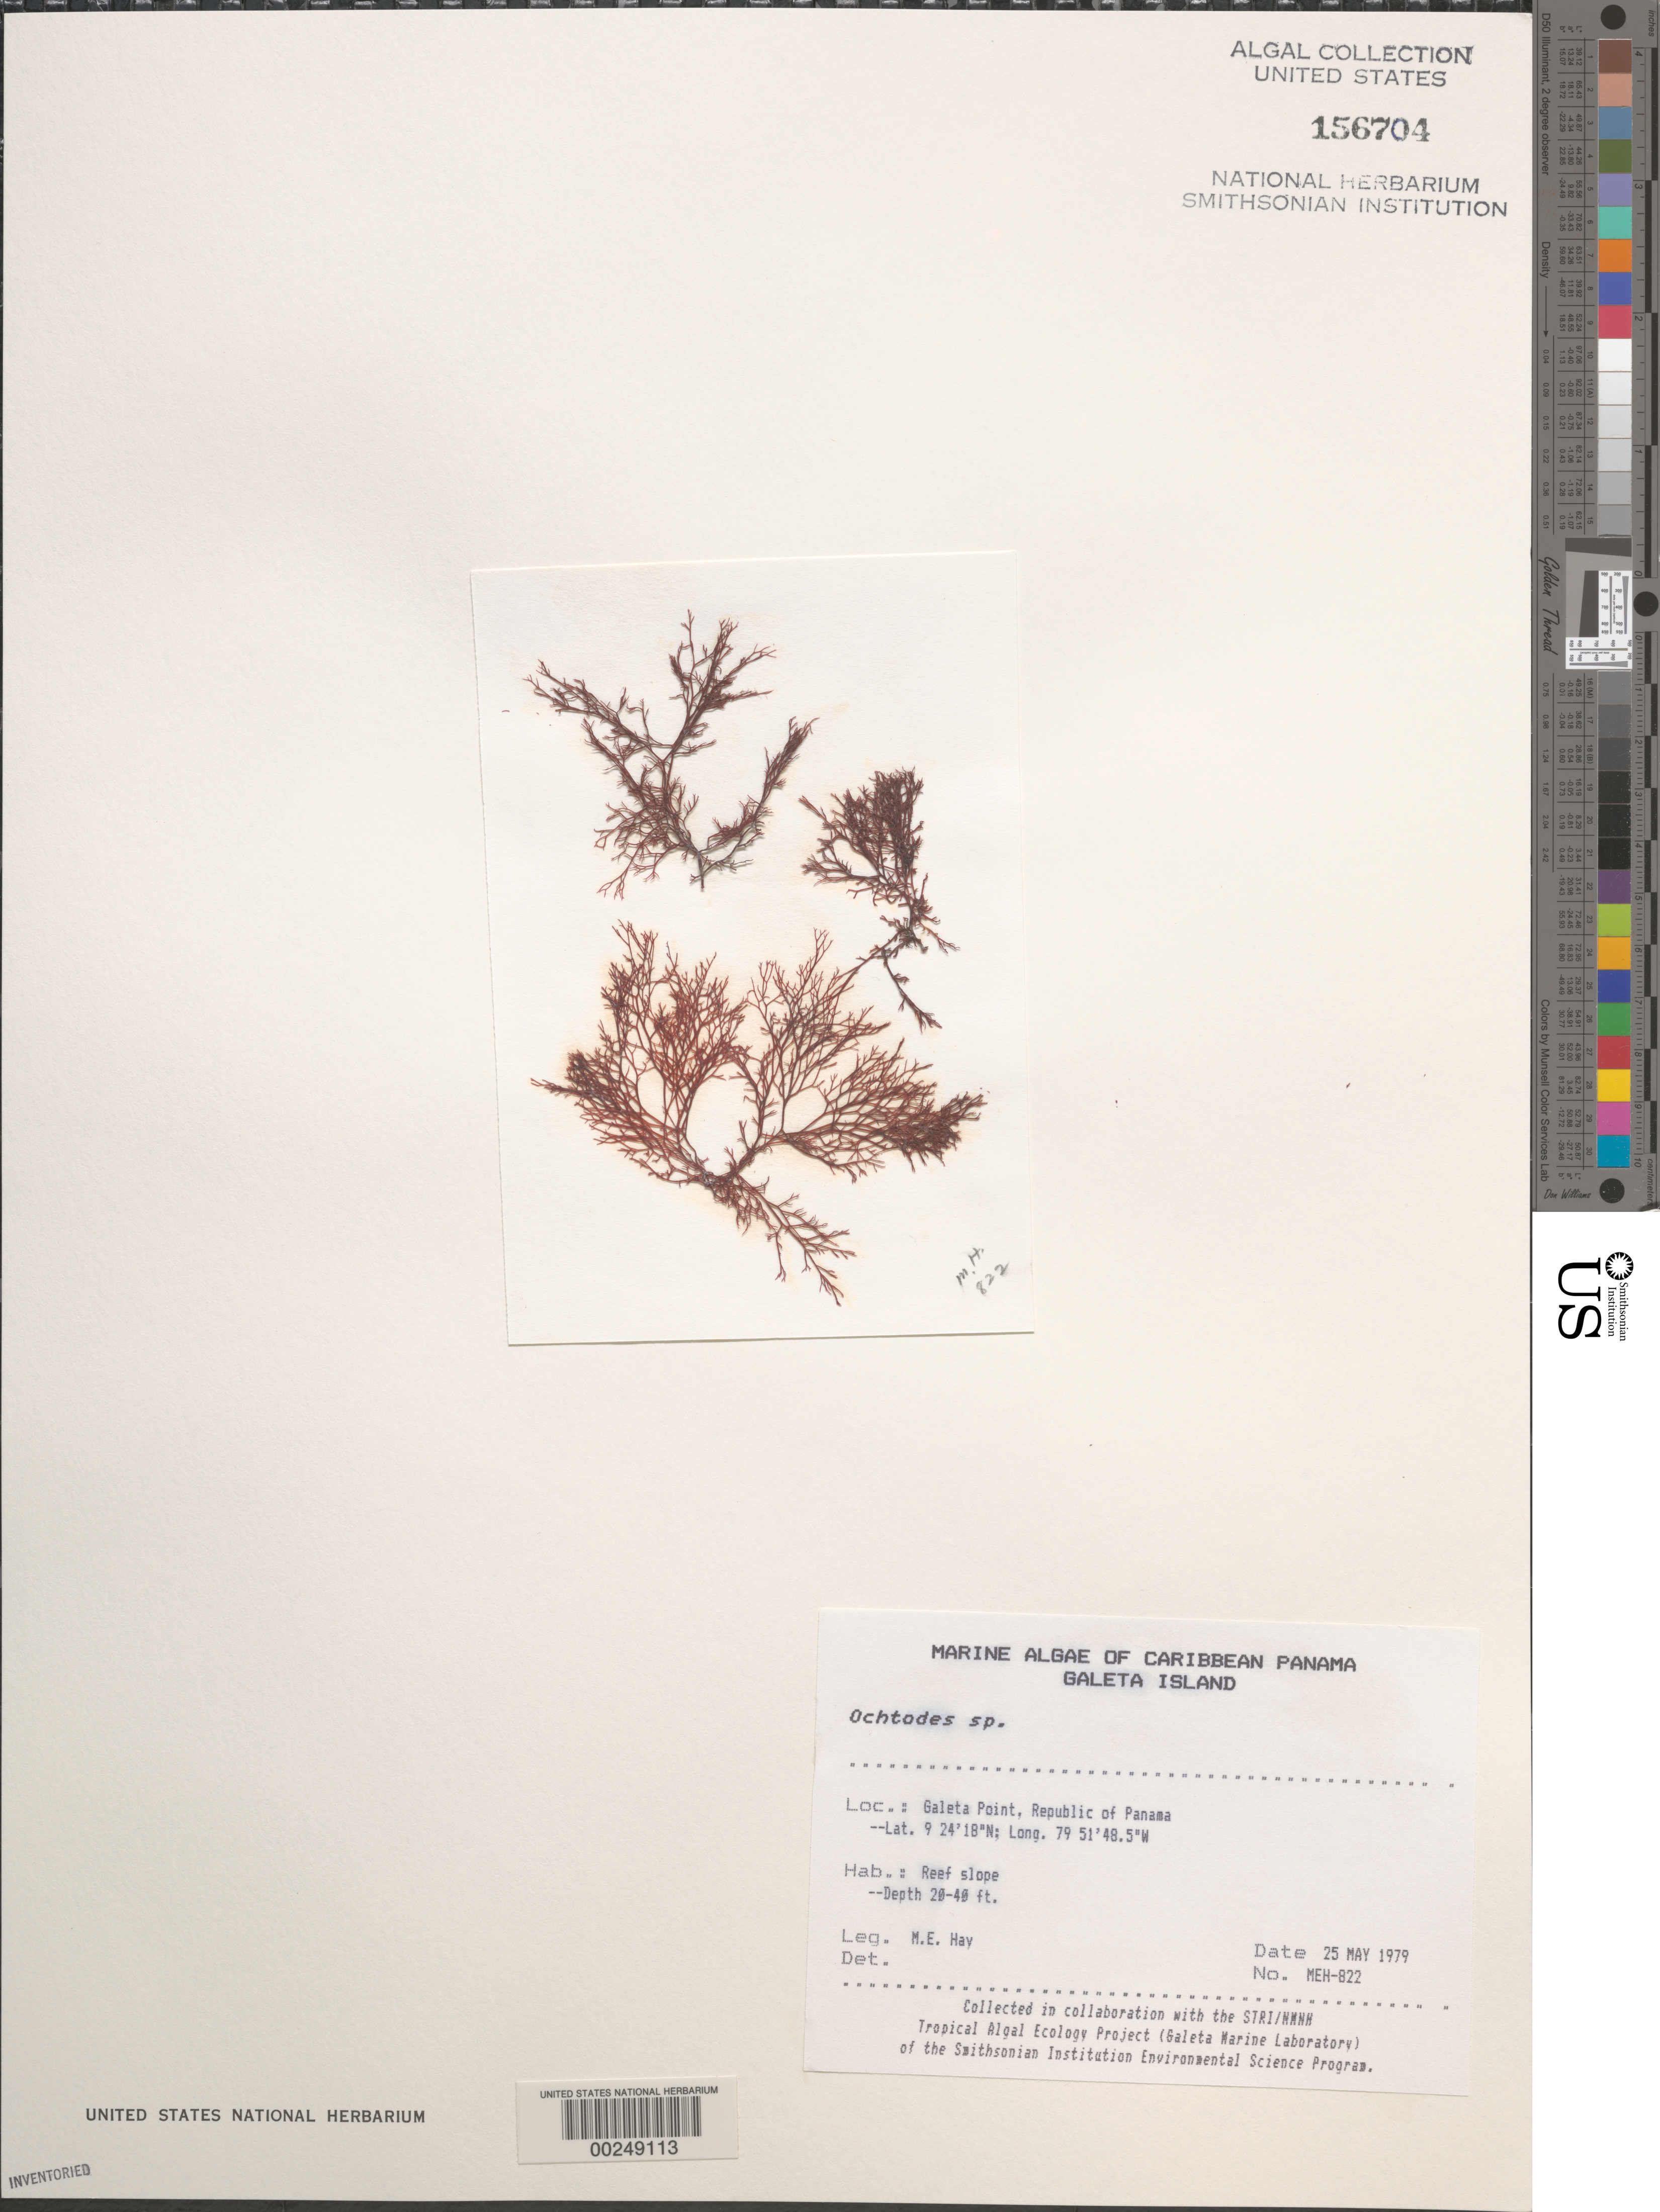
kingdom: Plantae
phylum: Rhodophyta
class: Florideophyceae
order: Gigartinales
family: Rhizophyllidaceae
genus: Ochtodes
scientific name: Ochtodes sp.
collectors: M. E. Hay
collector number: MEH-822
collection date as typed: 25 May 1979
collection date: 1979-05-25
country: Panama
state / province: Colón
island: Galeta Island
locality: Galeta Point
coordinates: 9 24' 18" N, 79 51' 48.5" W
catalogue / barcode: US 156704